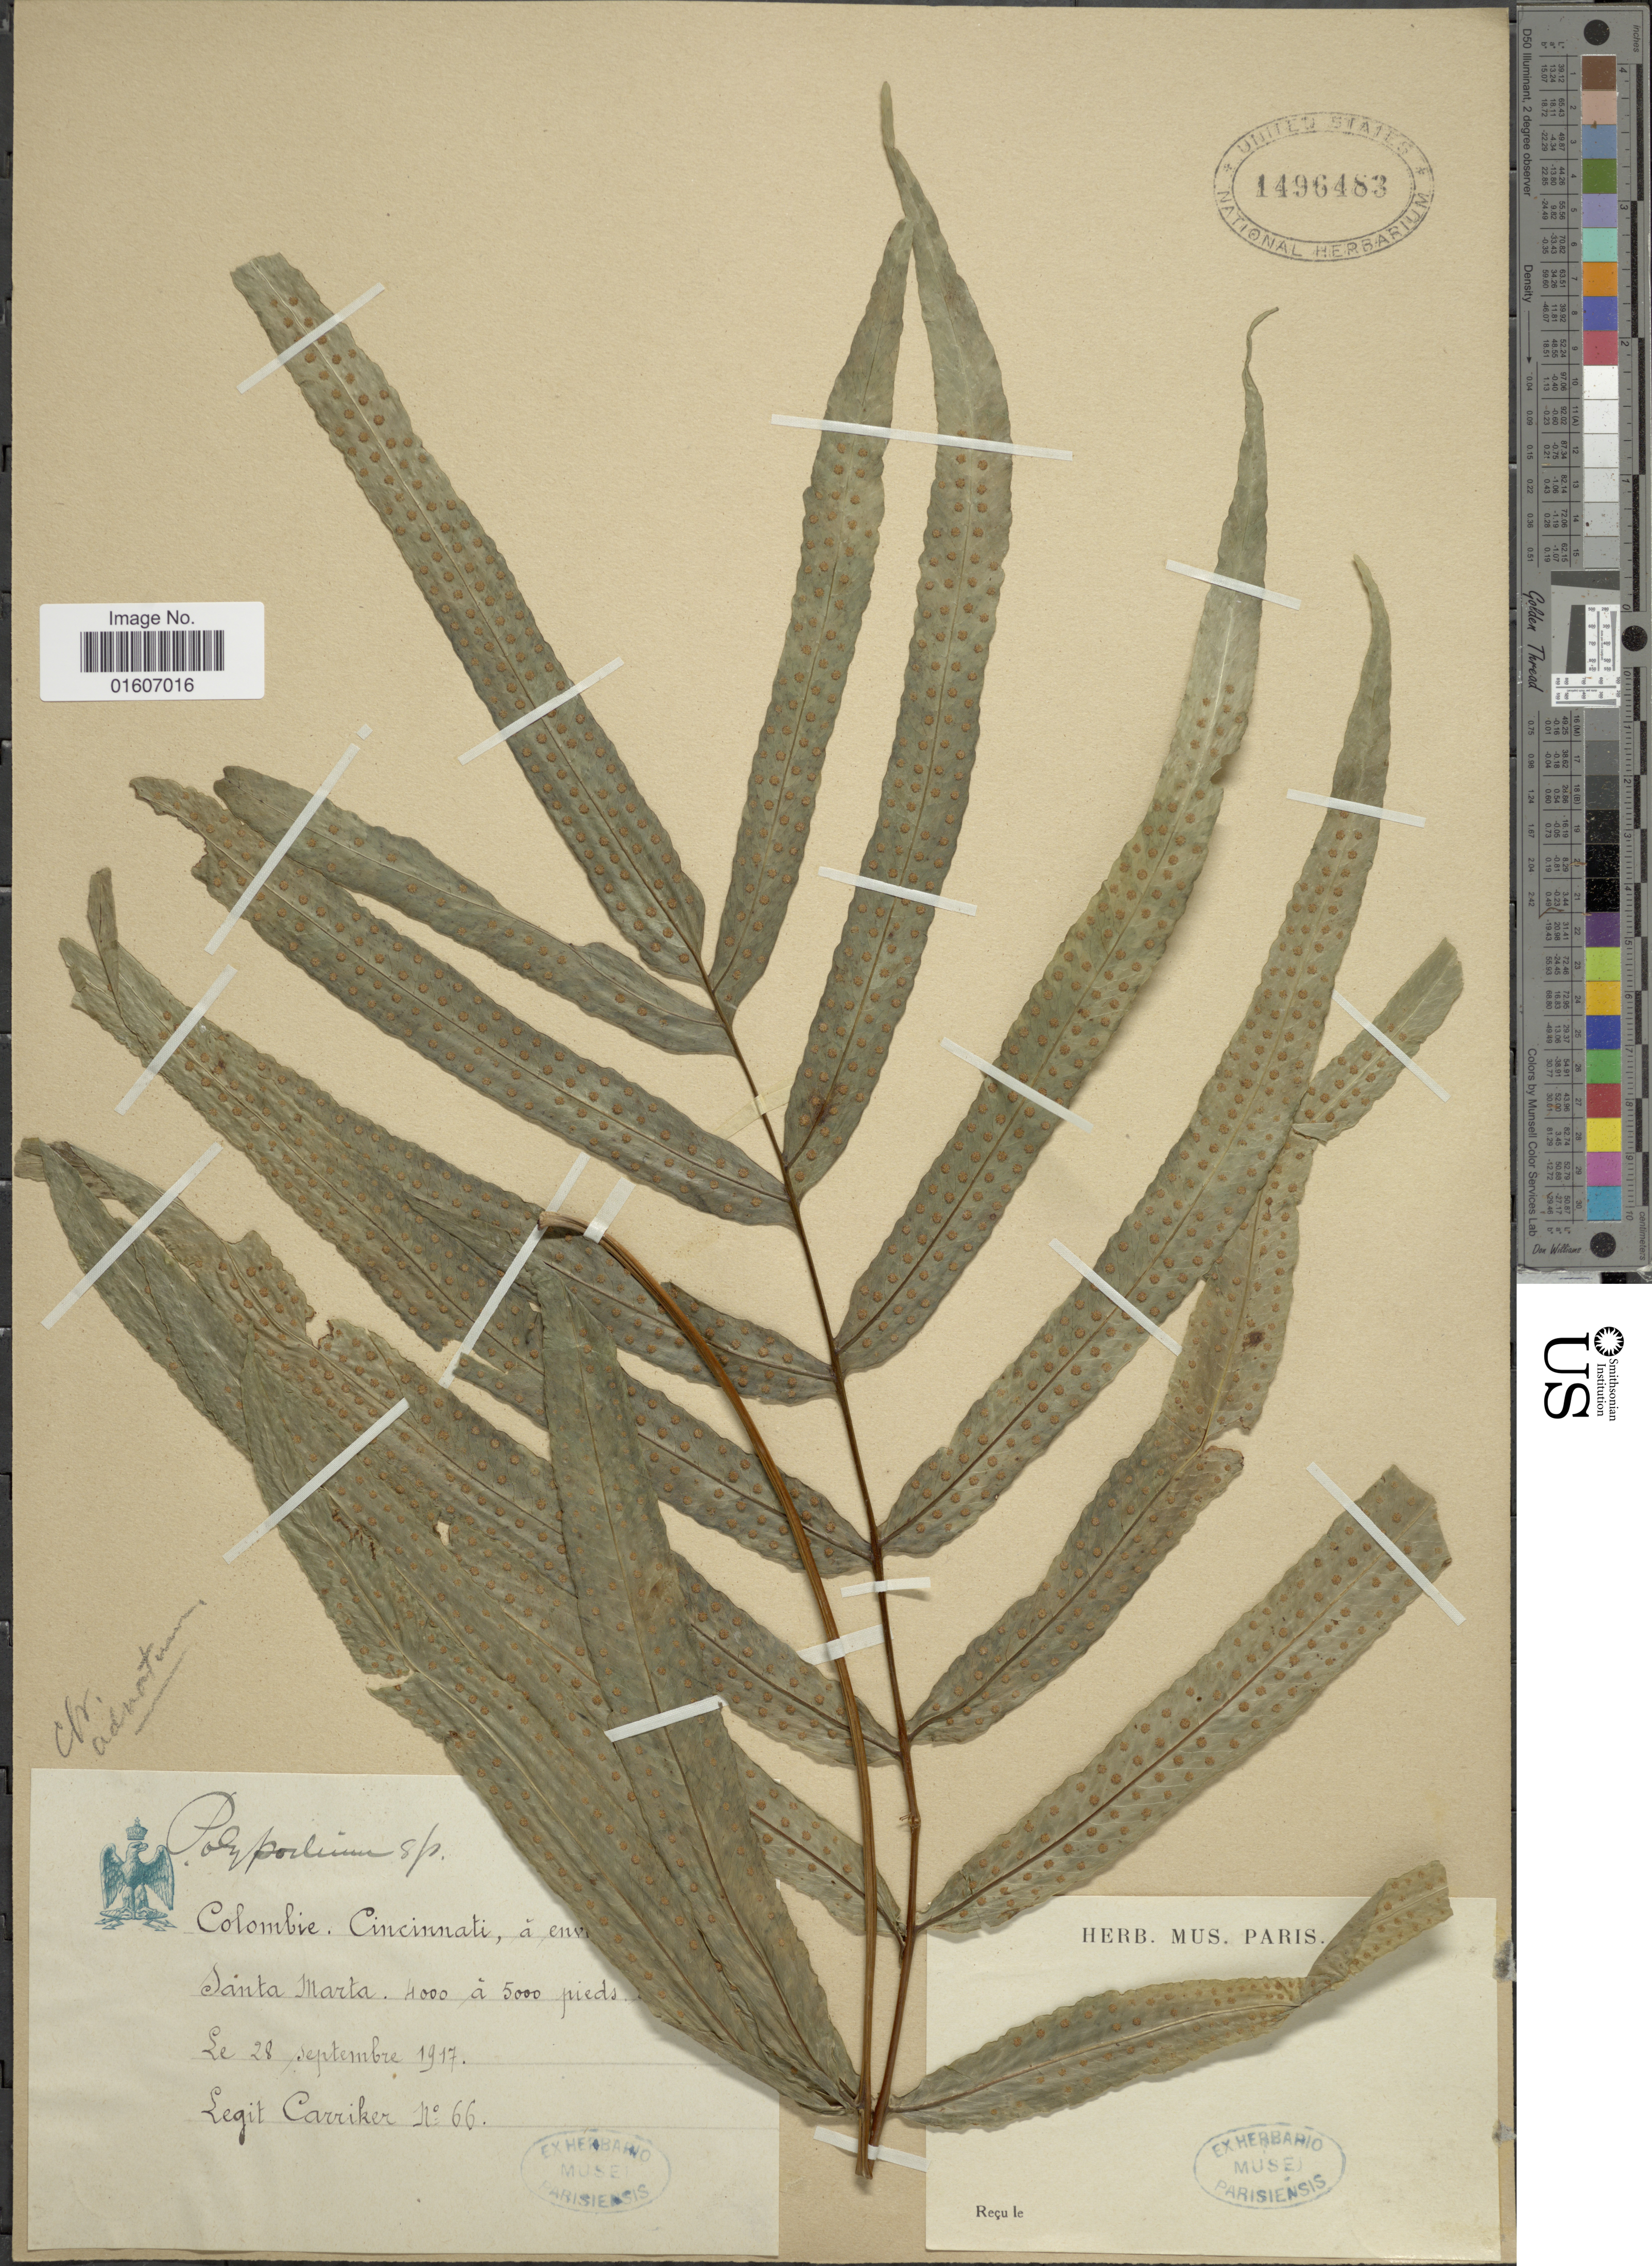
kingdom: Plantae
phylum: Tracheophyta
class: Polypodiopsida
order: Polypodiales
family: Polypodiaceae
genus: Serpocaulon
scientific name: Serpocaulon triseriale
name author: (Sw.) A.R. Sm.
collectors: Carriker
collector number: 66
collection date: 1917-09-28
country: Colombia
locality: Cincinnati, a [illegible text] Santa Marta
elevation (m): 1219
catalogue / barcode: US 1496483